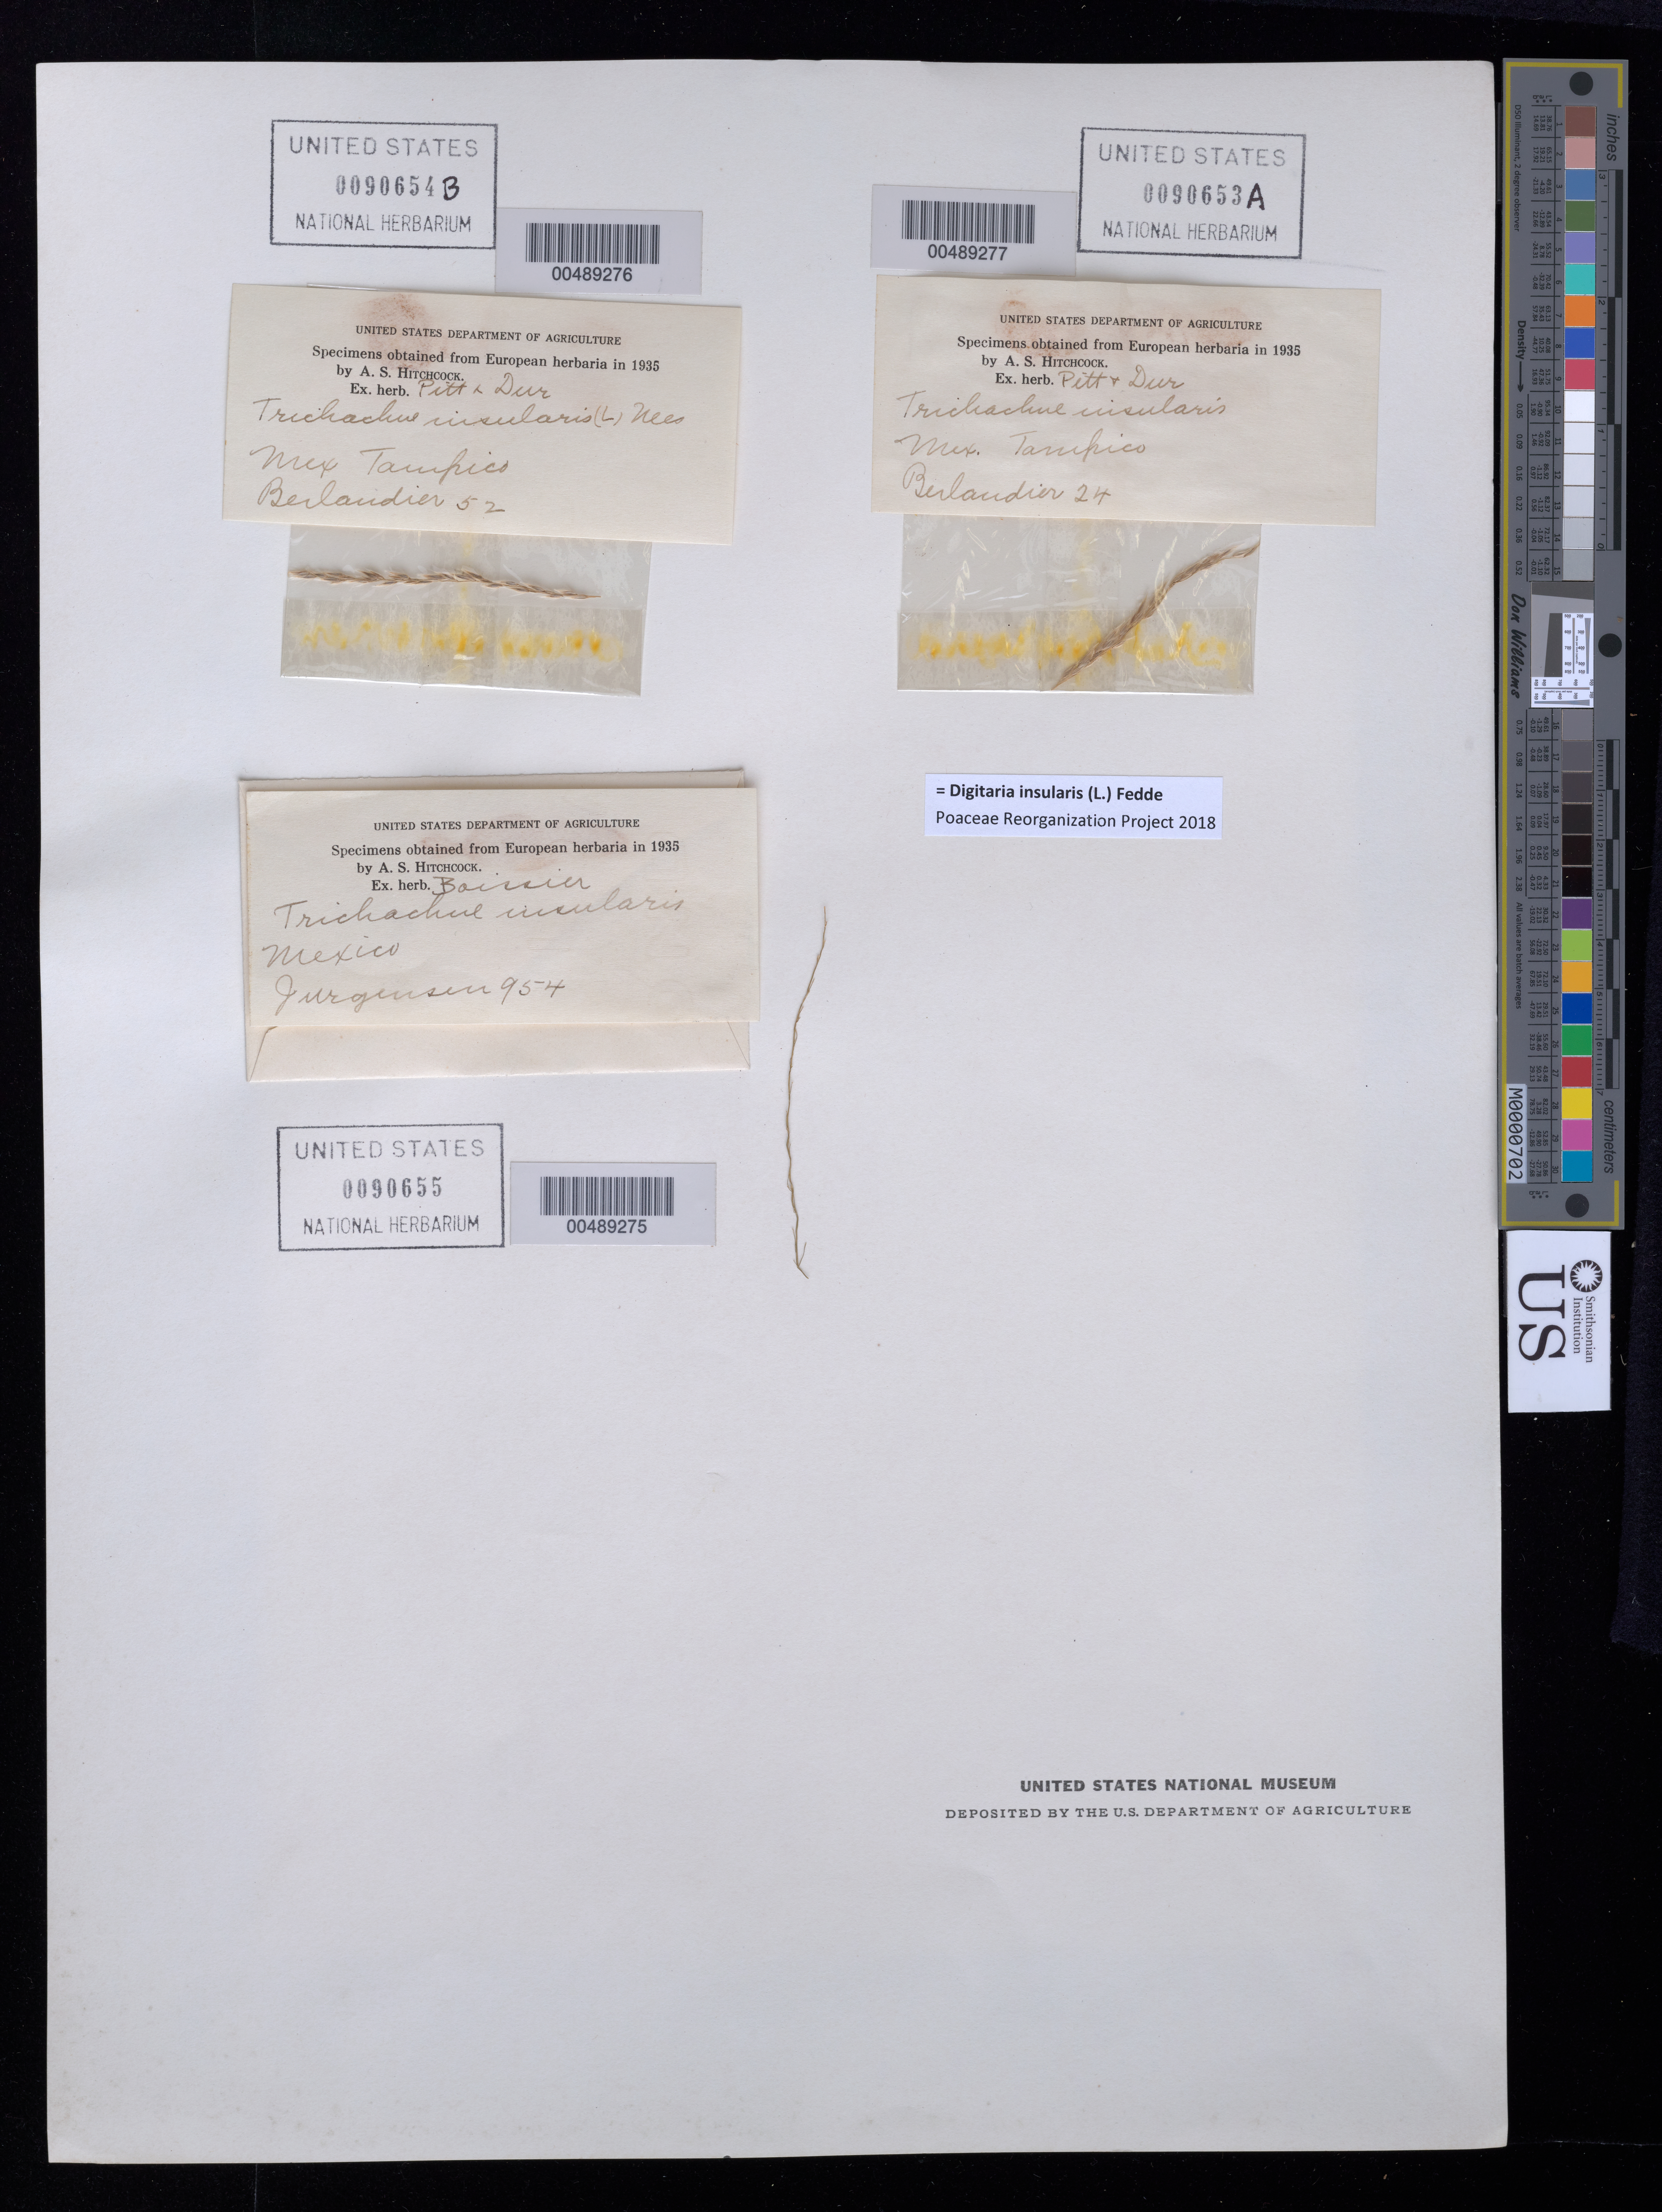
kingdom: Plantae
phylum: Tracheophyta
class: Liliopsida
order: Poales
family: Poaceae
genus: Digitaria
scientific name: Digitaria insularis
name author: (L.) Fedde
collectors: -. Jurgensen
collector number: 954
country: Mexico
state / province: Durango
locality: San Ramon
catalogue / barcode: US 90655